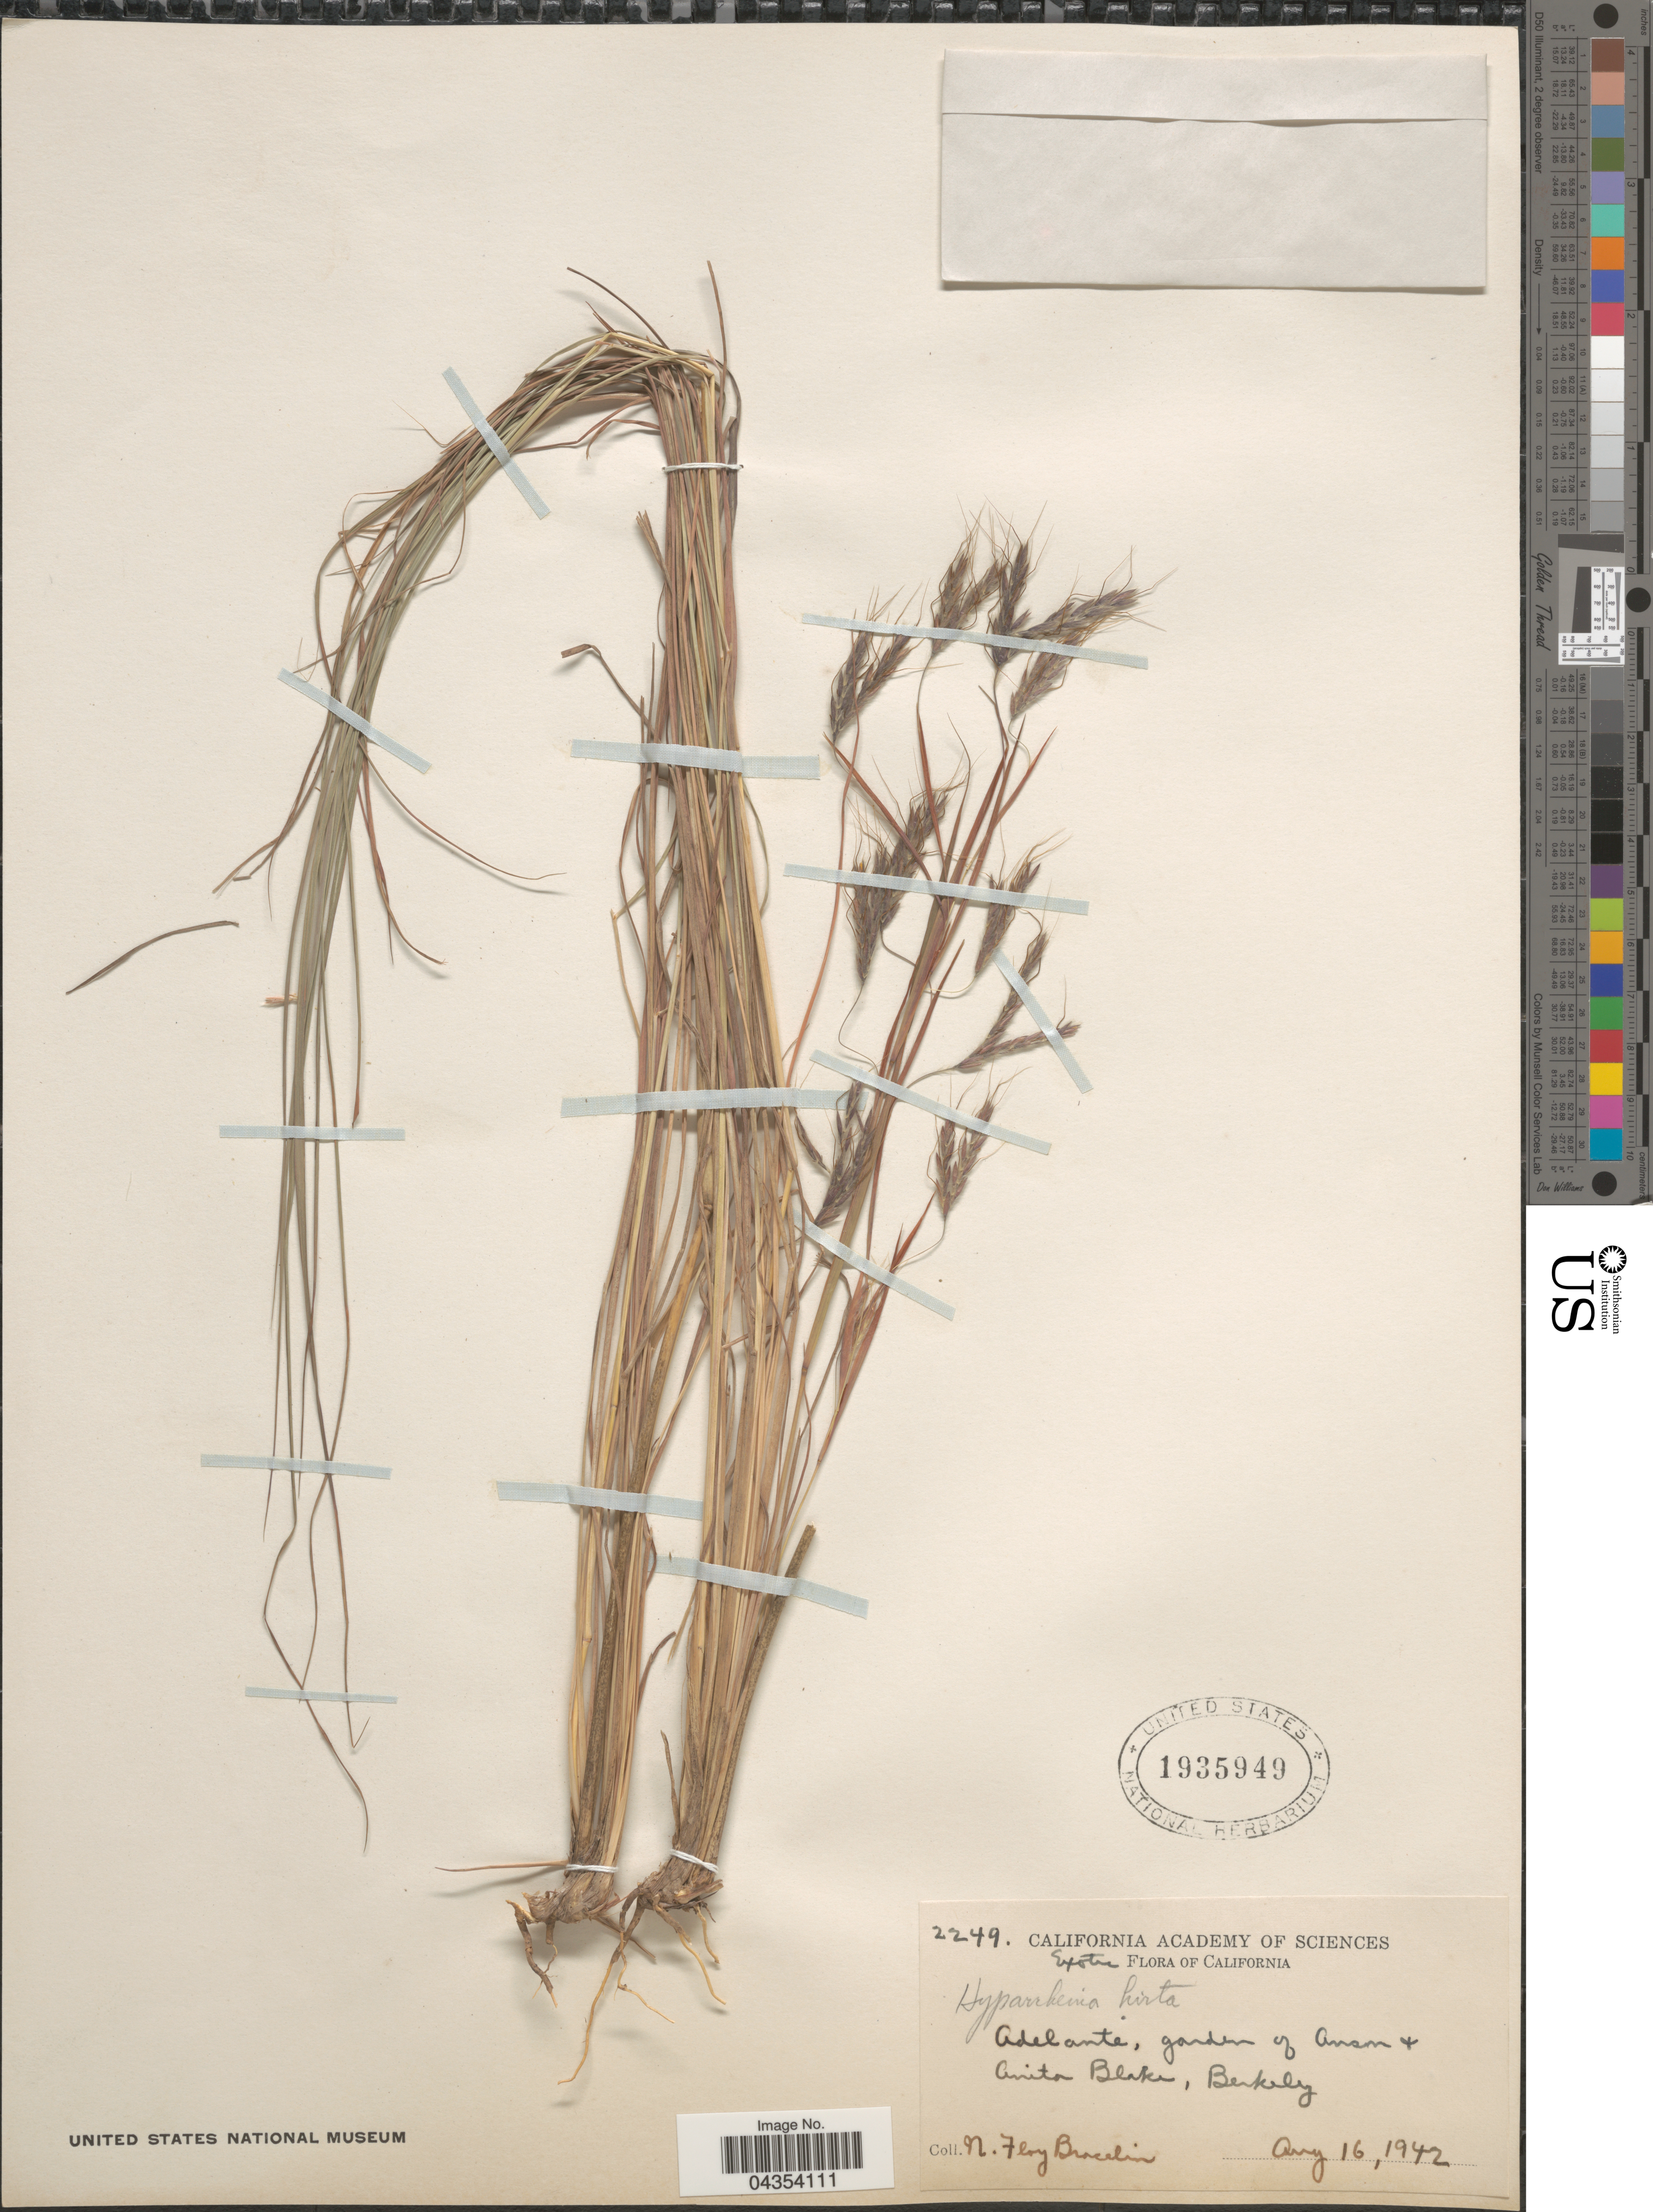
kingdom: Plantae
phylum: Tracheophyta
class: Liliopsida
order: Poales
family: Poaceae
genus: Hyparrhenia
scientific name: Hyparrhenia hirta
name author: (L.) Stapf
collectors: N. Bracelin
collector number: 2249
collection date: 1942-08-16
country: United States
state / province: California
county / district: Alameda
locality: Adelante, garden of Anam & Anita Bake, Berkeley.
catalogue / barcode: US 1935949